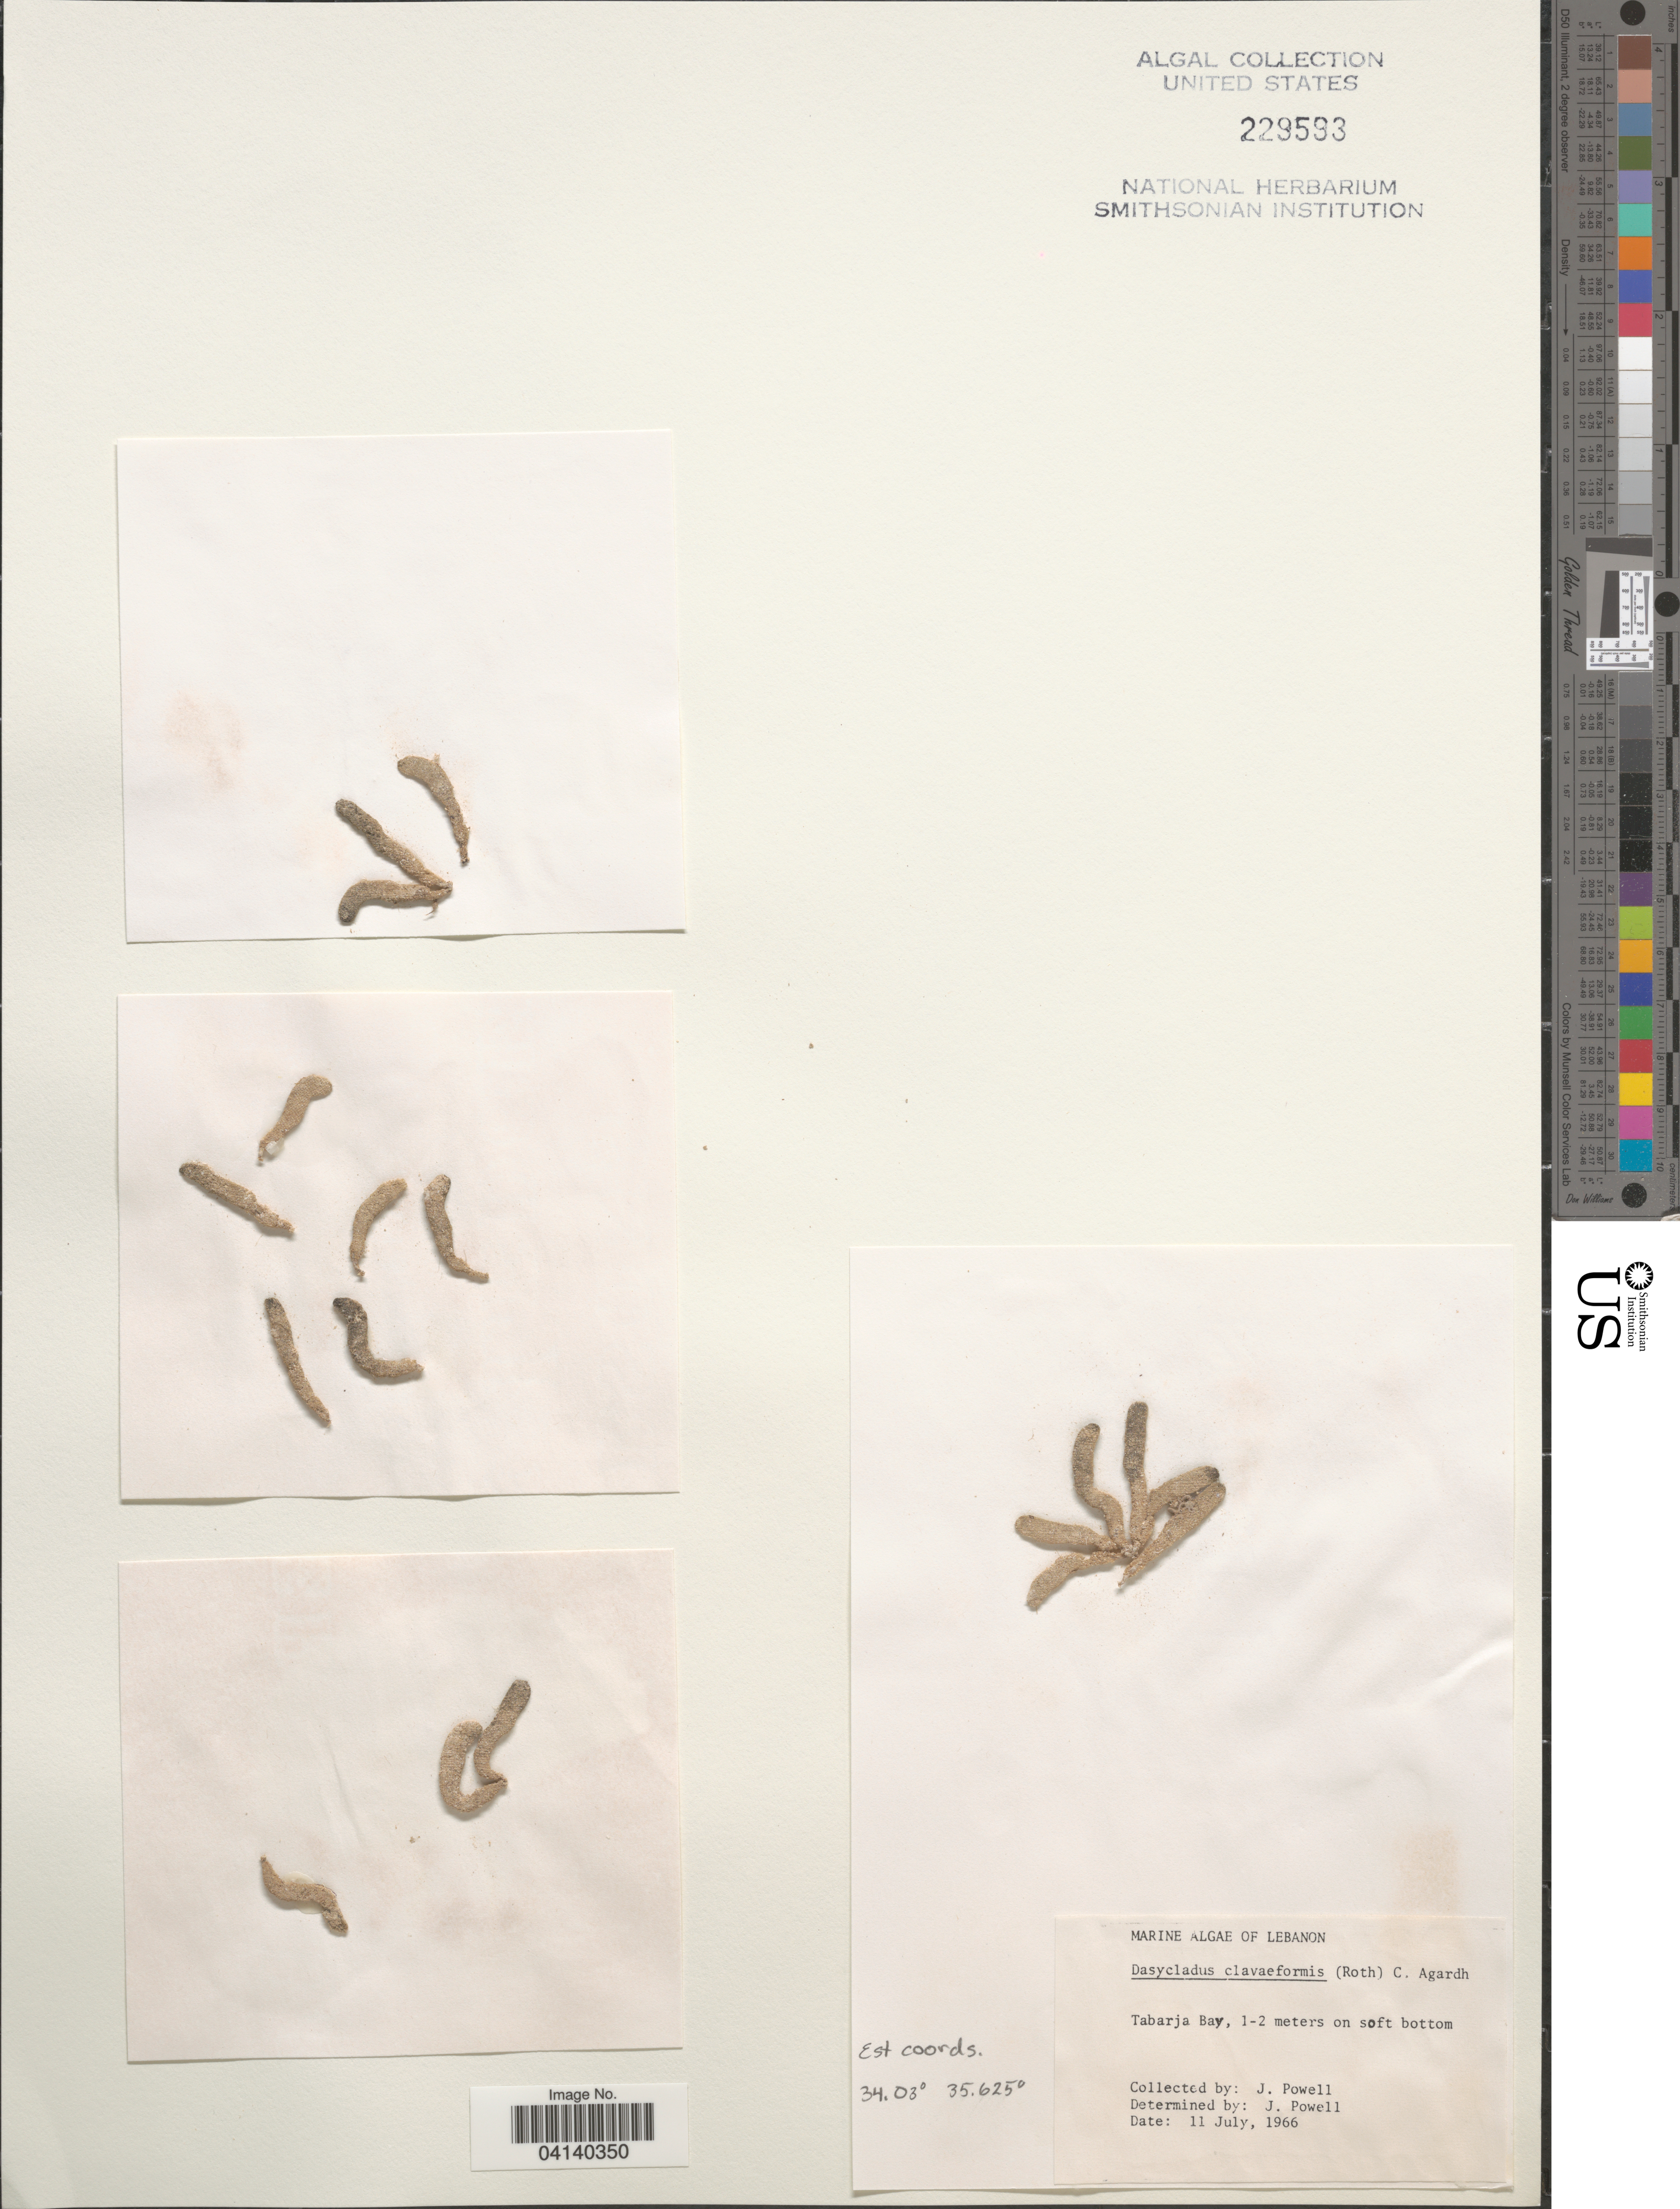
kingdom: Plantae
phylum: Chlorophyta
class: Ulvophyceae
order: Dasycladales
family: Dasycladaceae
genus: Dasycladus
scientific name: Dasycladus clavaeformis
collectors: J. Powell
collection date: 1966-07-11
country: Lebanon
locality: Tabarja Bay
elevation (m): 1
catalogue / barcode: US 229593